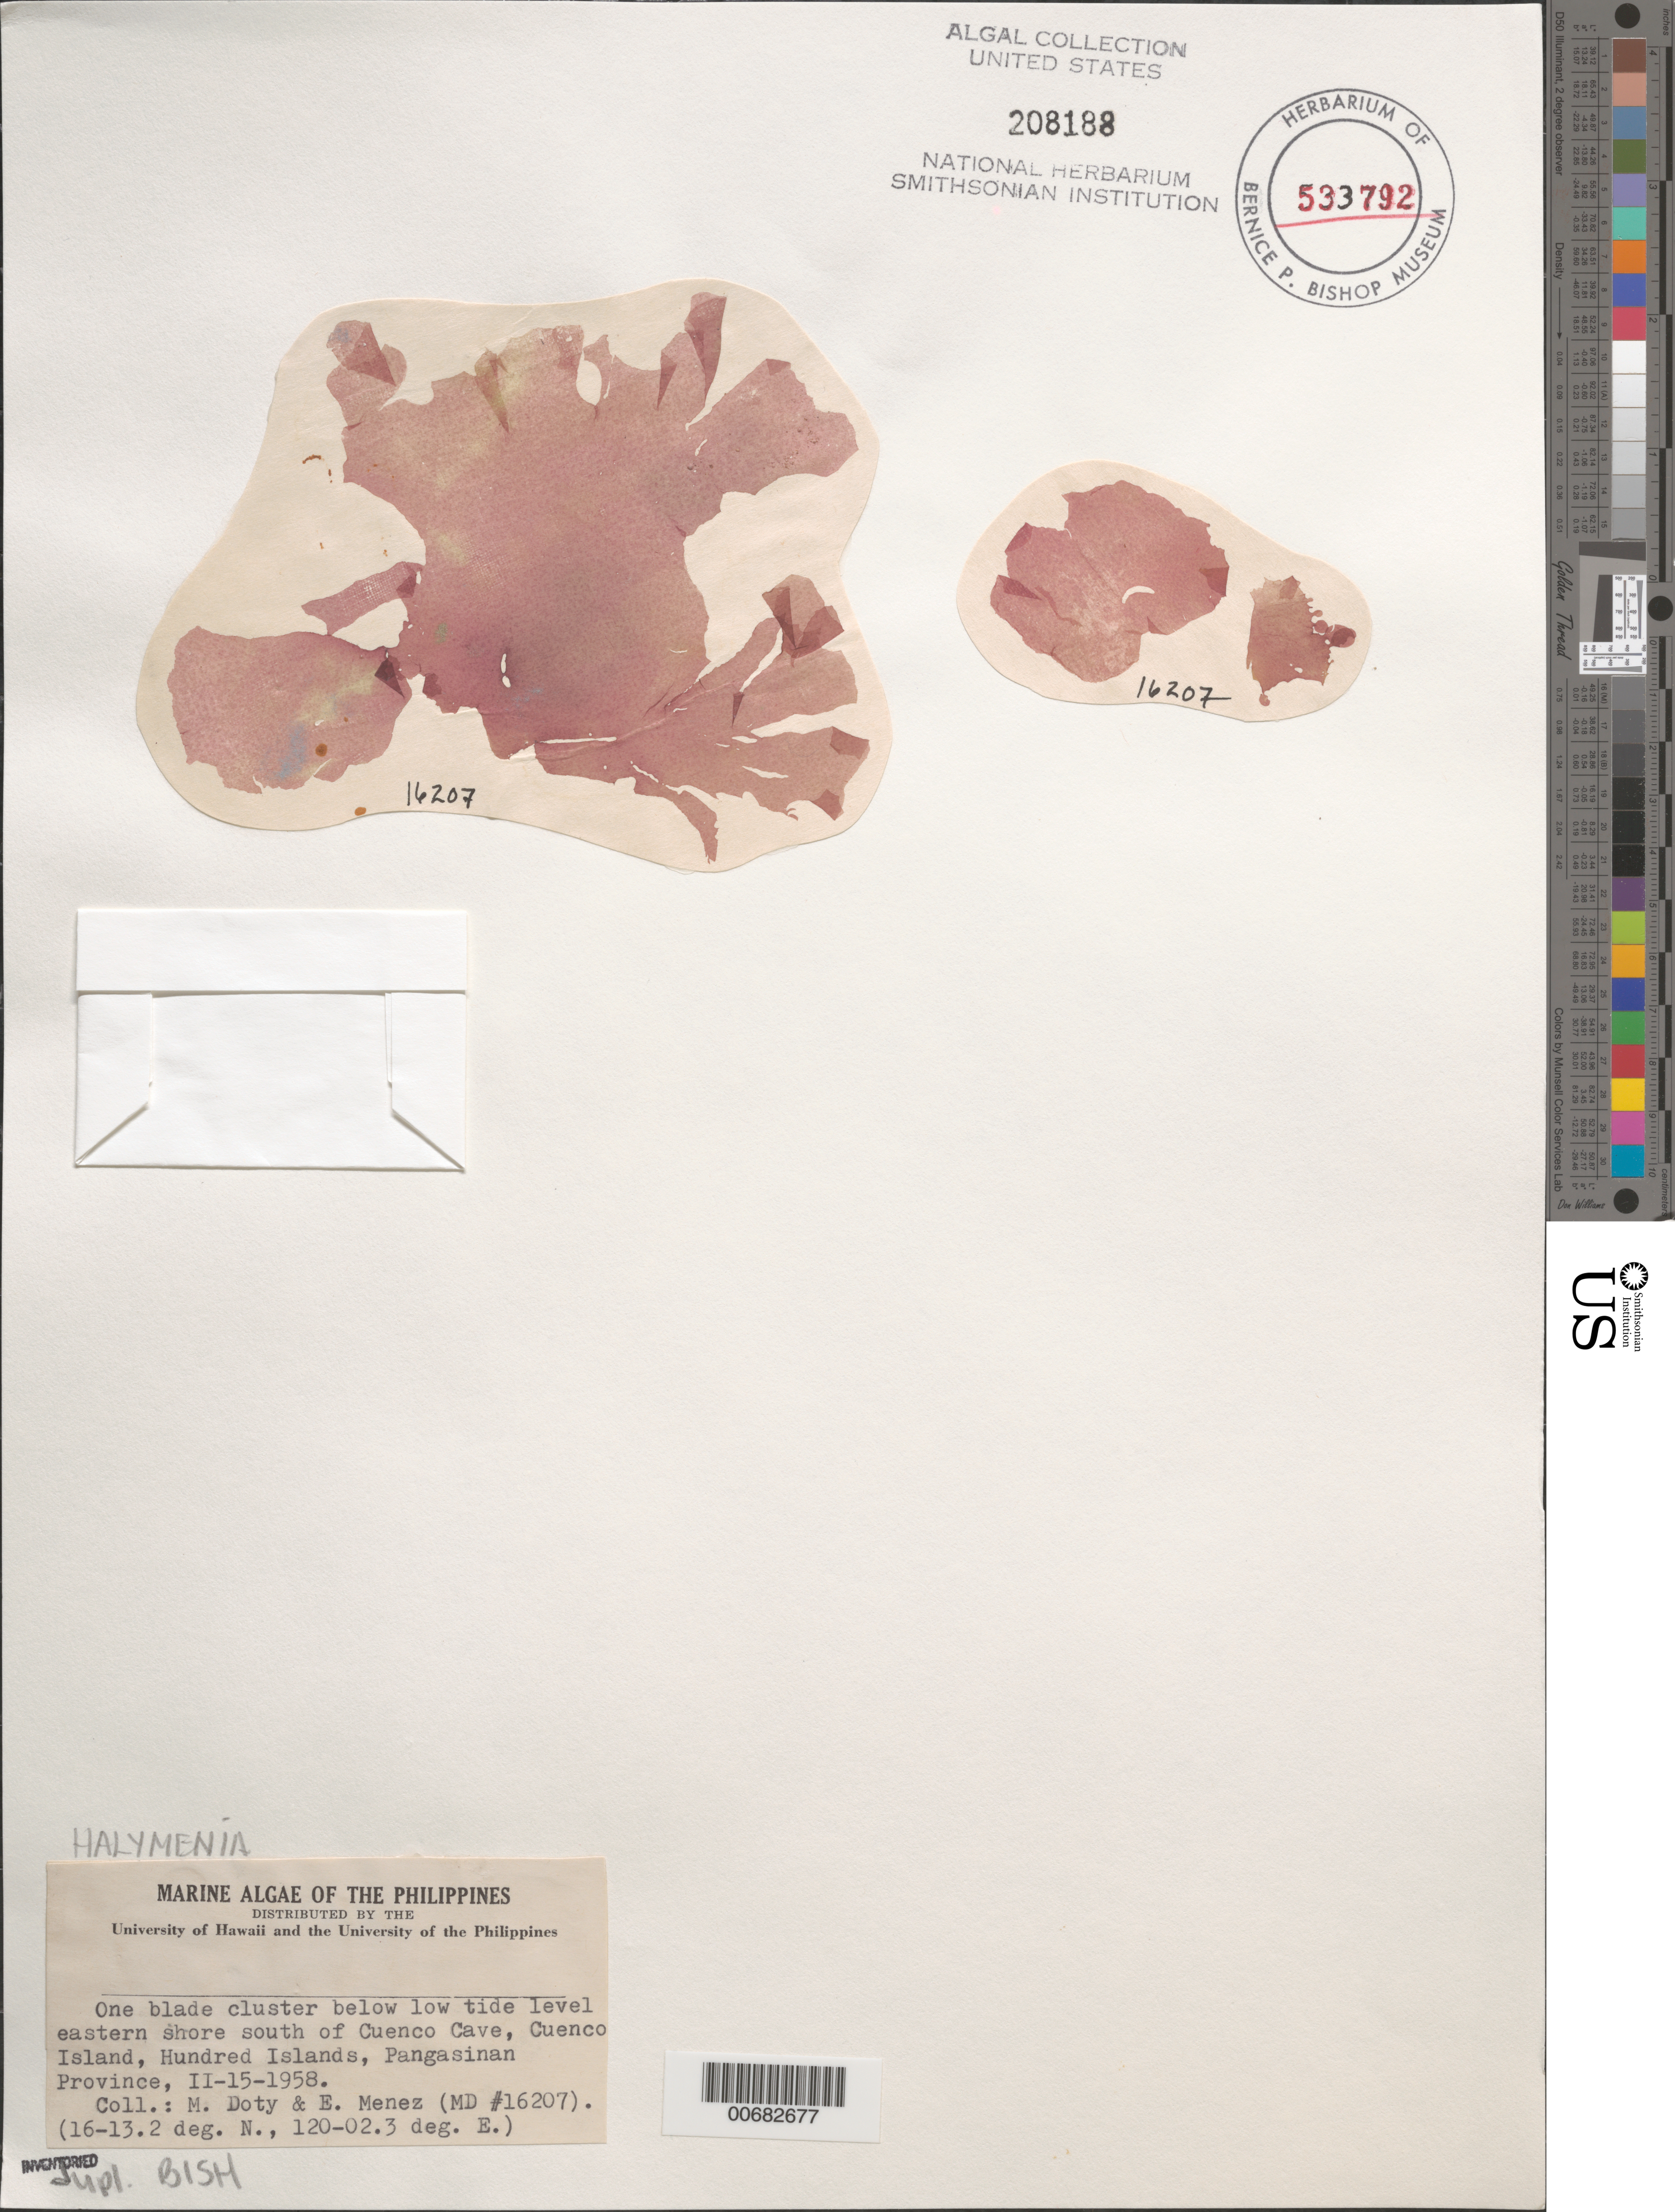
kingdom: Plantae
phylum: Rhodophyta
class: Florideophyceae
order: Halymeniales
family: Halymeniaceae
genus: Halymenia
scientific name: Halymenia sp.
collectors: M. S. Doty & Meñez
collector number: MSD 16207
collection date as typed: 15 Feb 1958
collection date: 1958-02-15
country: Philippines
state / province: Ilocos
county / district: Pangasinan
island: Cuenco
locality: Eastern shore south of Cuenco Cave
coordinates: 16-13.2 deg. N, 120-02.3 deg. E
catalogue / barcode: US 208188